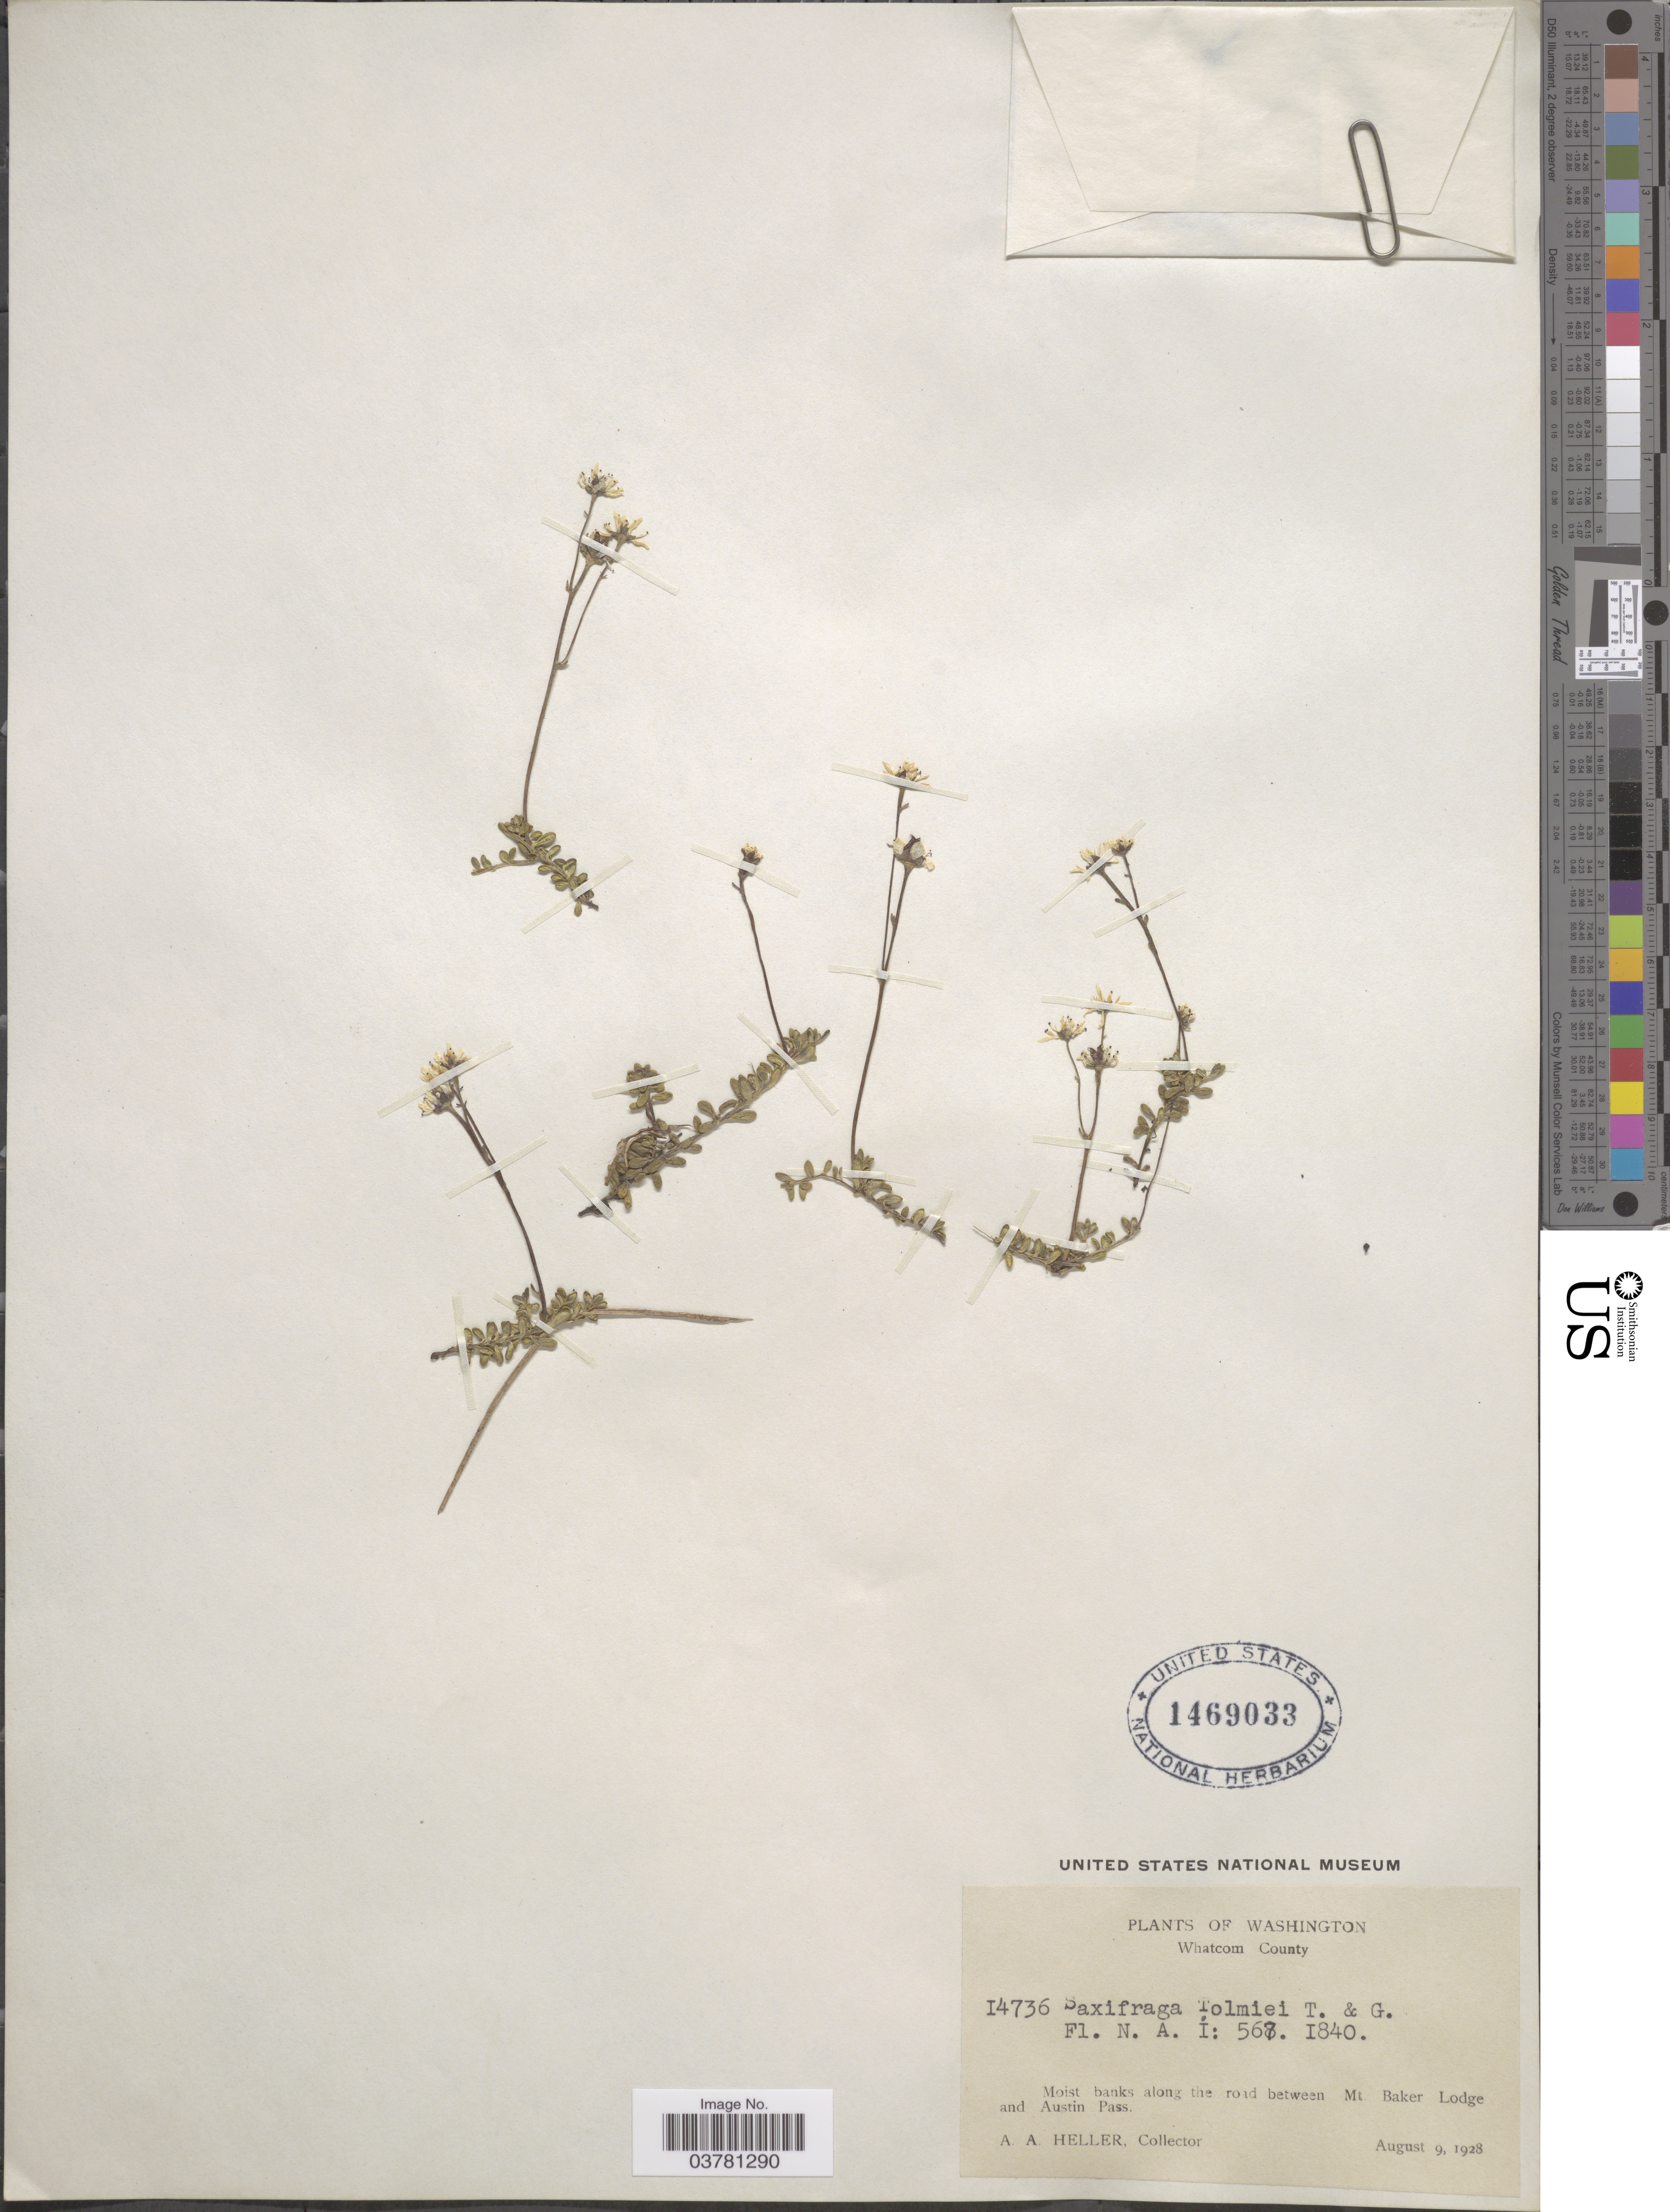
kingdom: Plantae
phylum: Tracheophyta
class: Magnoliopsida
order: Saxifragales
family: Saxifragaceae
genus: Micranthes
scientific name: Micranthes tolmiei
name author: (Torr. & A. Gray) Brouillet & Gornall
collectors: A. A. Heller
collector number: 14736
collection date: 1928-08-09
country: United States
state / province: Washington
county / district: Whatcom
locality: Whatcom County. Moist banks along the road between Mt. Baker Lodge and Austin Pass.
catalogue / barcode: US 1469033